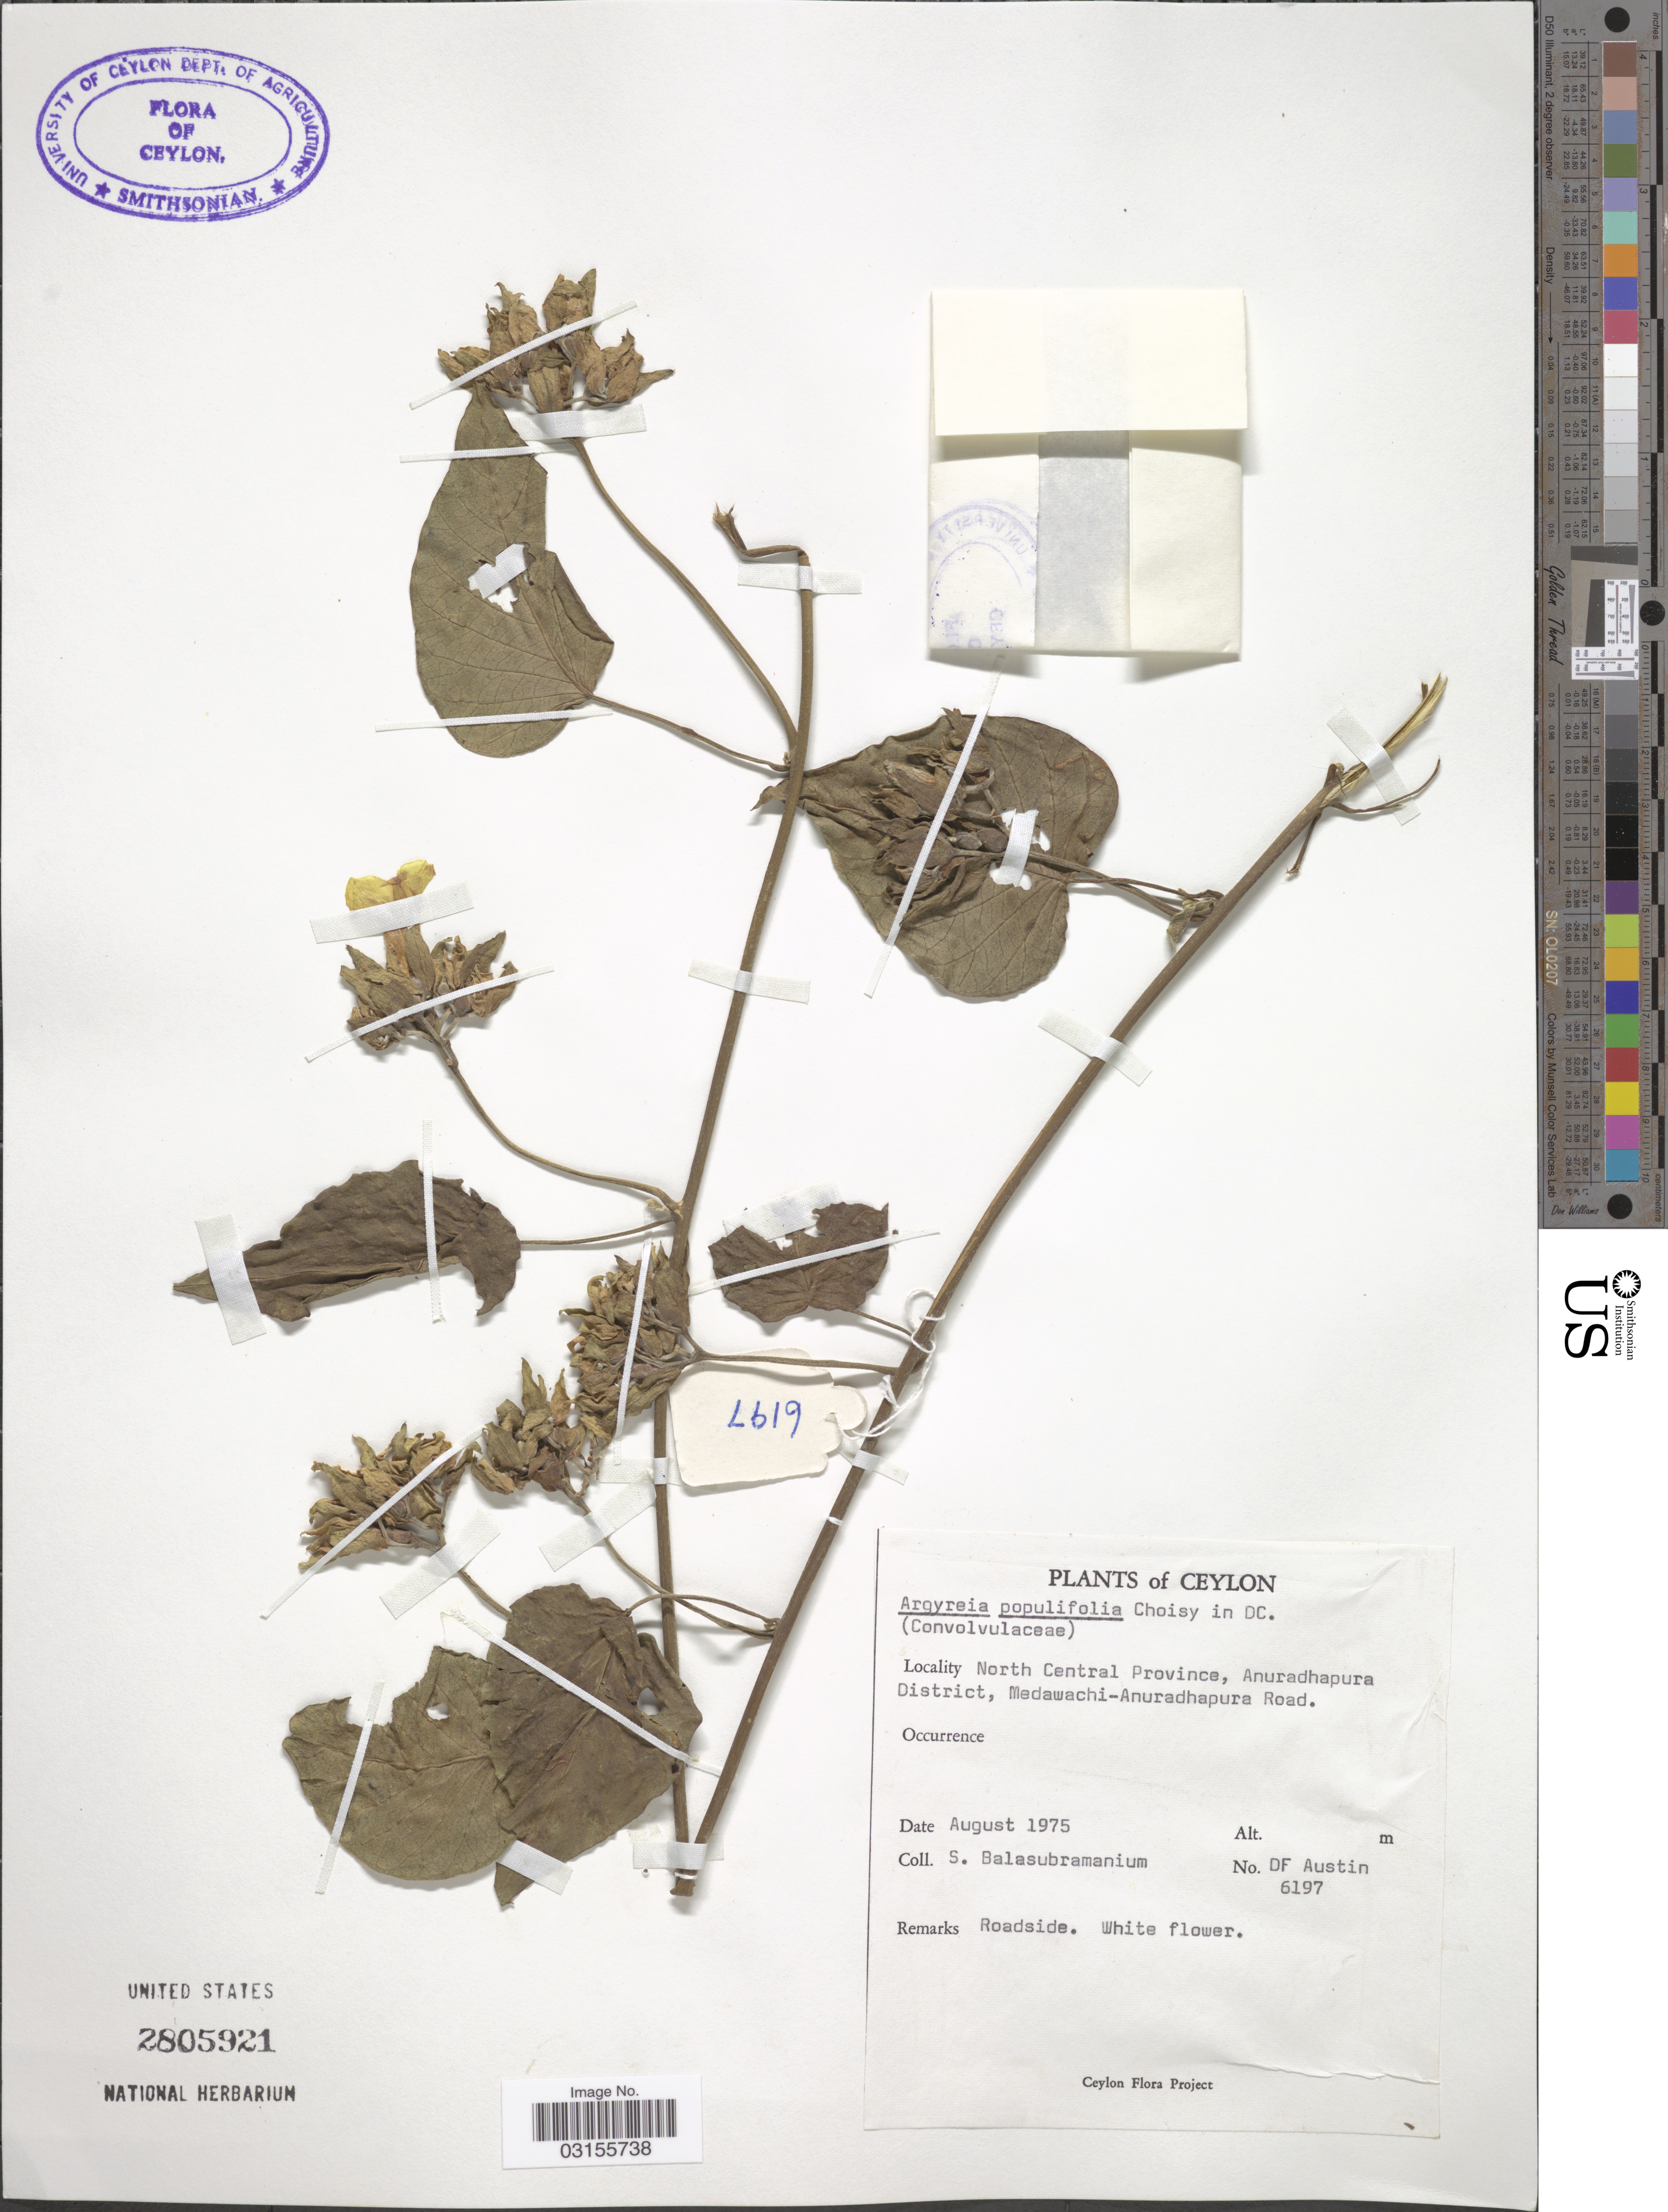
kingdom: Plantae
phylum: Tracheophyta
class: Magnoliopsida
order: Solanales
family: Convolvulaceae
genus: Argyreia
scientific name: Argyreia populifolia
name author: Choisy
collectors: S. Balasubramanium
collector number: DF Austin 6197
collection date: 1975-08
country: Sri Lanka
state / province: North Central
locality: Ceylon. Auradhapura District, Medawachi-Anuradhapura Road.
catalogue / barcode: US 2805921